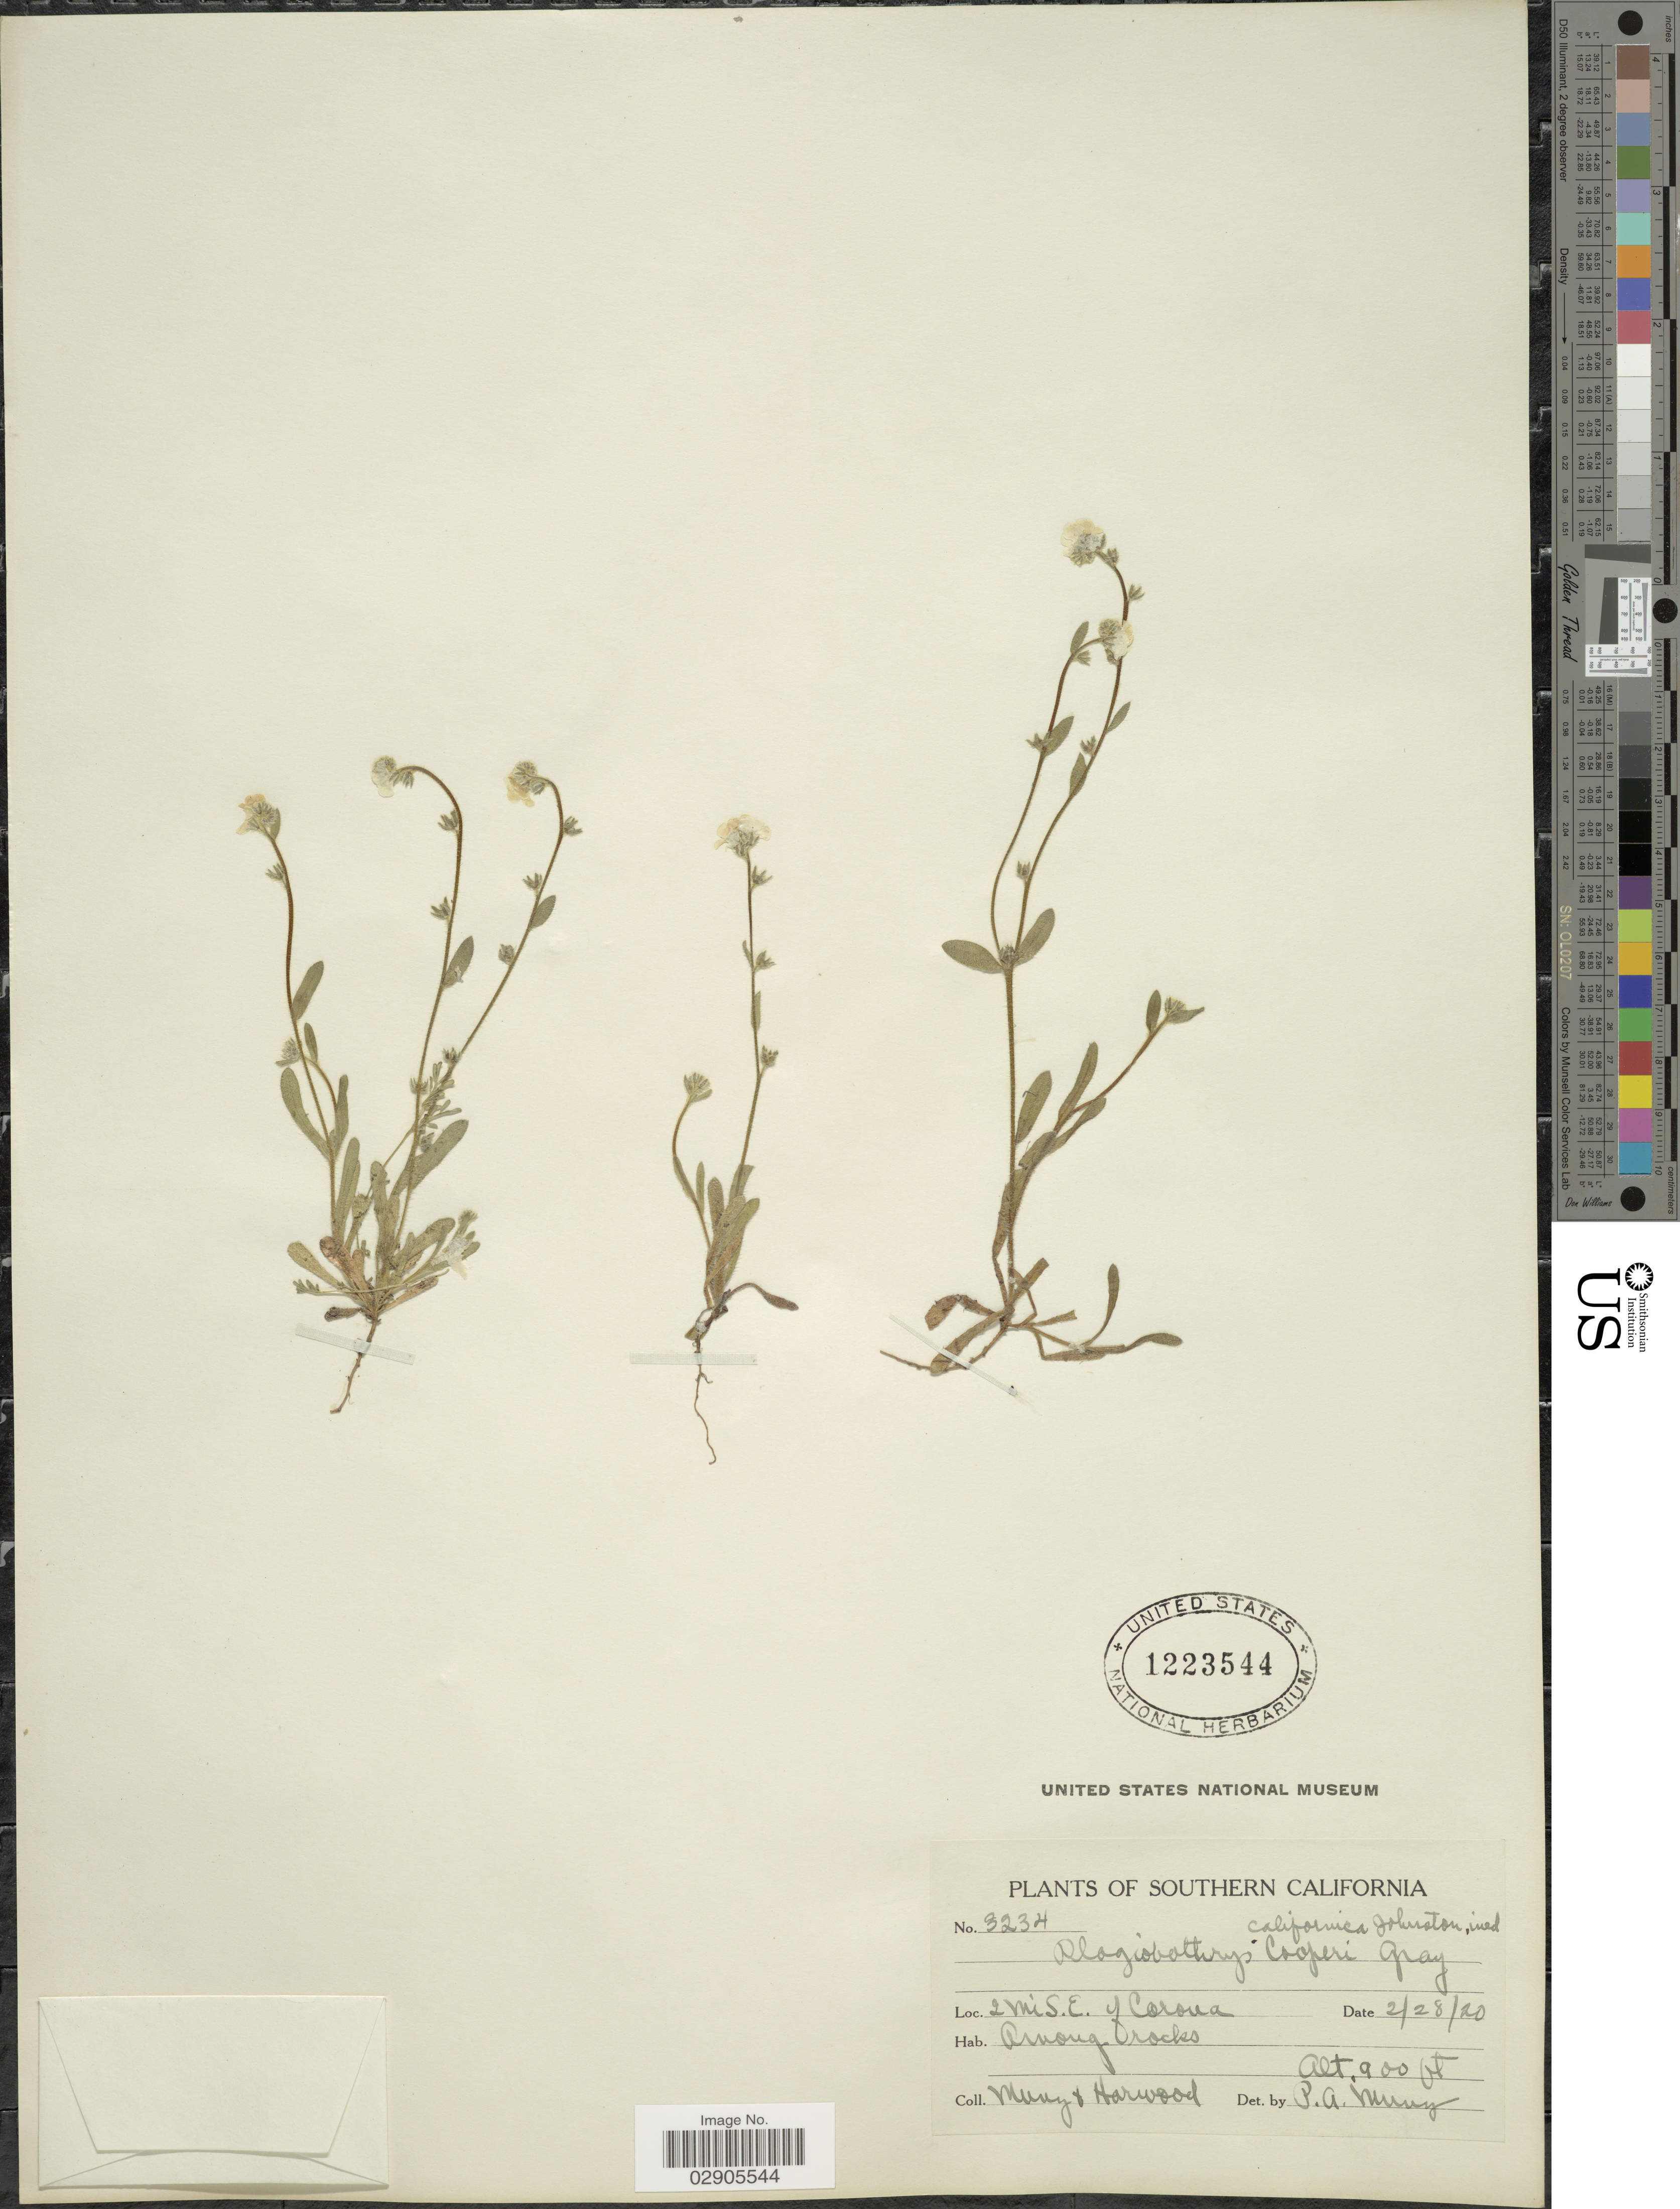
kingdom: Plantae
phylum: Tracheophyta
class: Magnoliopsida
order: Boraginales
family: Boraginaceae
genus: Plagiobothrys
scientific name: Plagiobothrys californicus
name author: (A. Gray) Greene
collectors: -. Munz & Harwood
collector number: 3234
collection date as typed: Transcribed d/m/y: 28/2/20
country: United States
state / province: California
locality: Southern California. 2 mi S.E. of corova.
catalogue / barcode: US 1223544